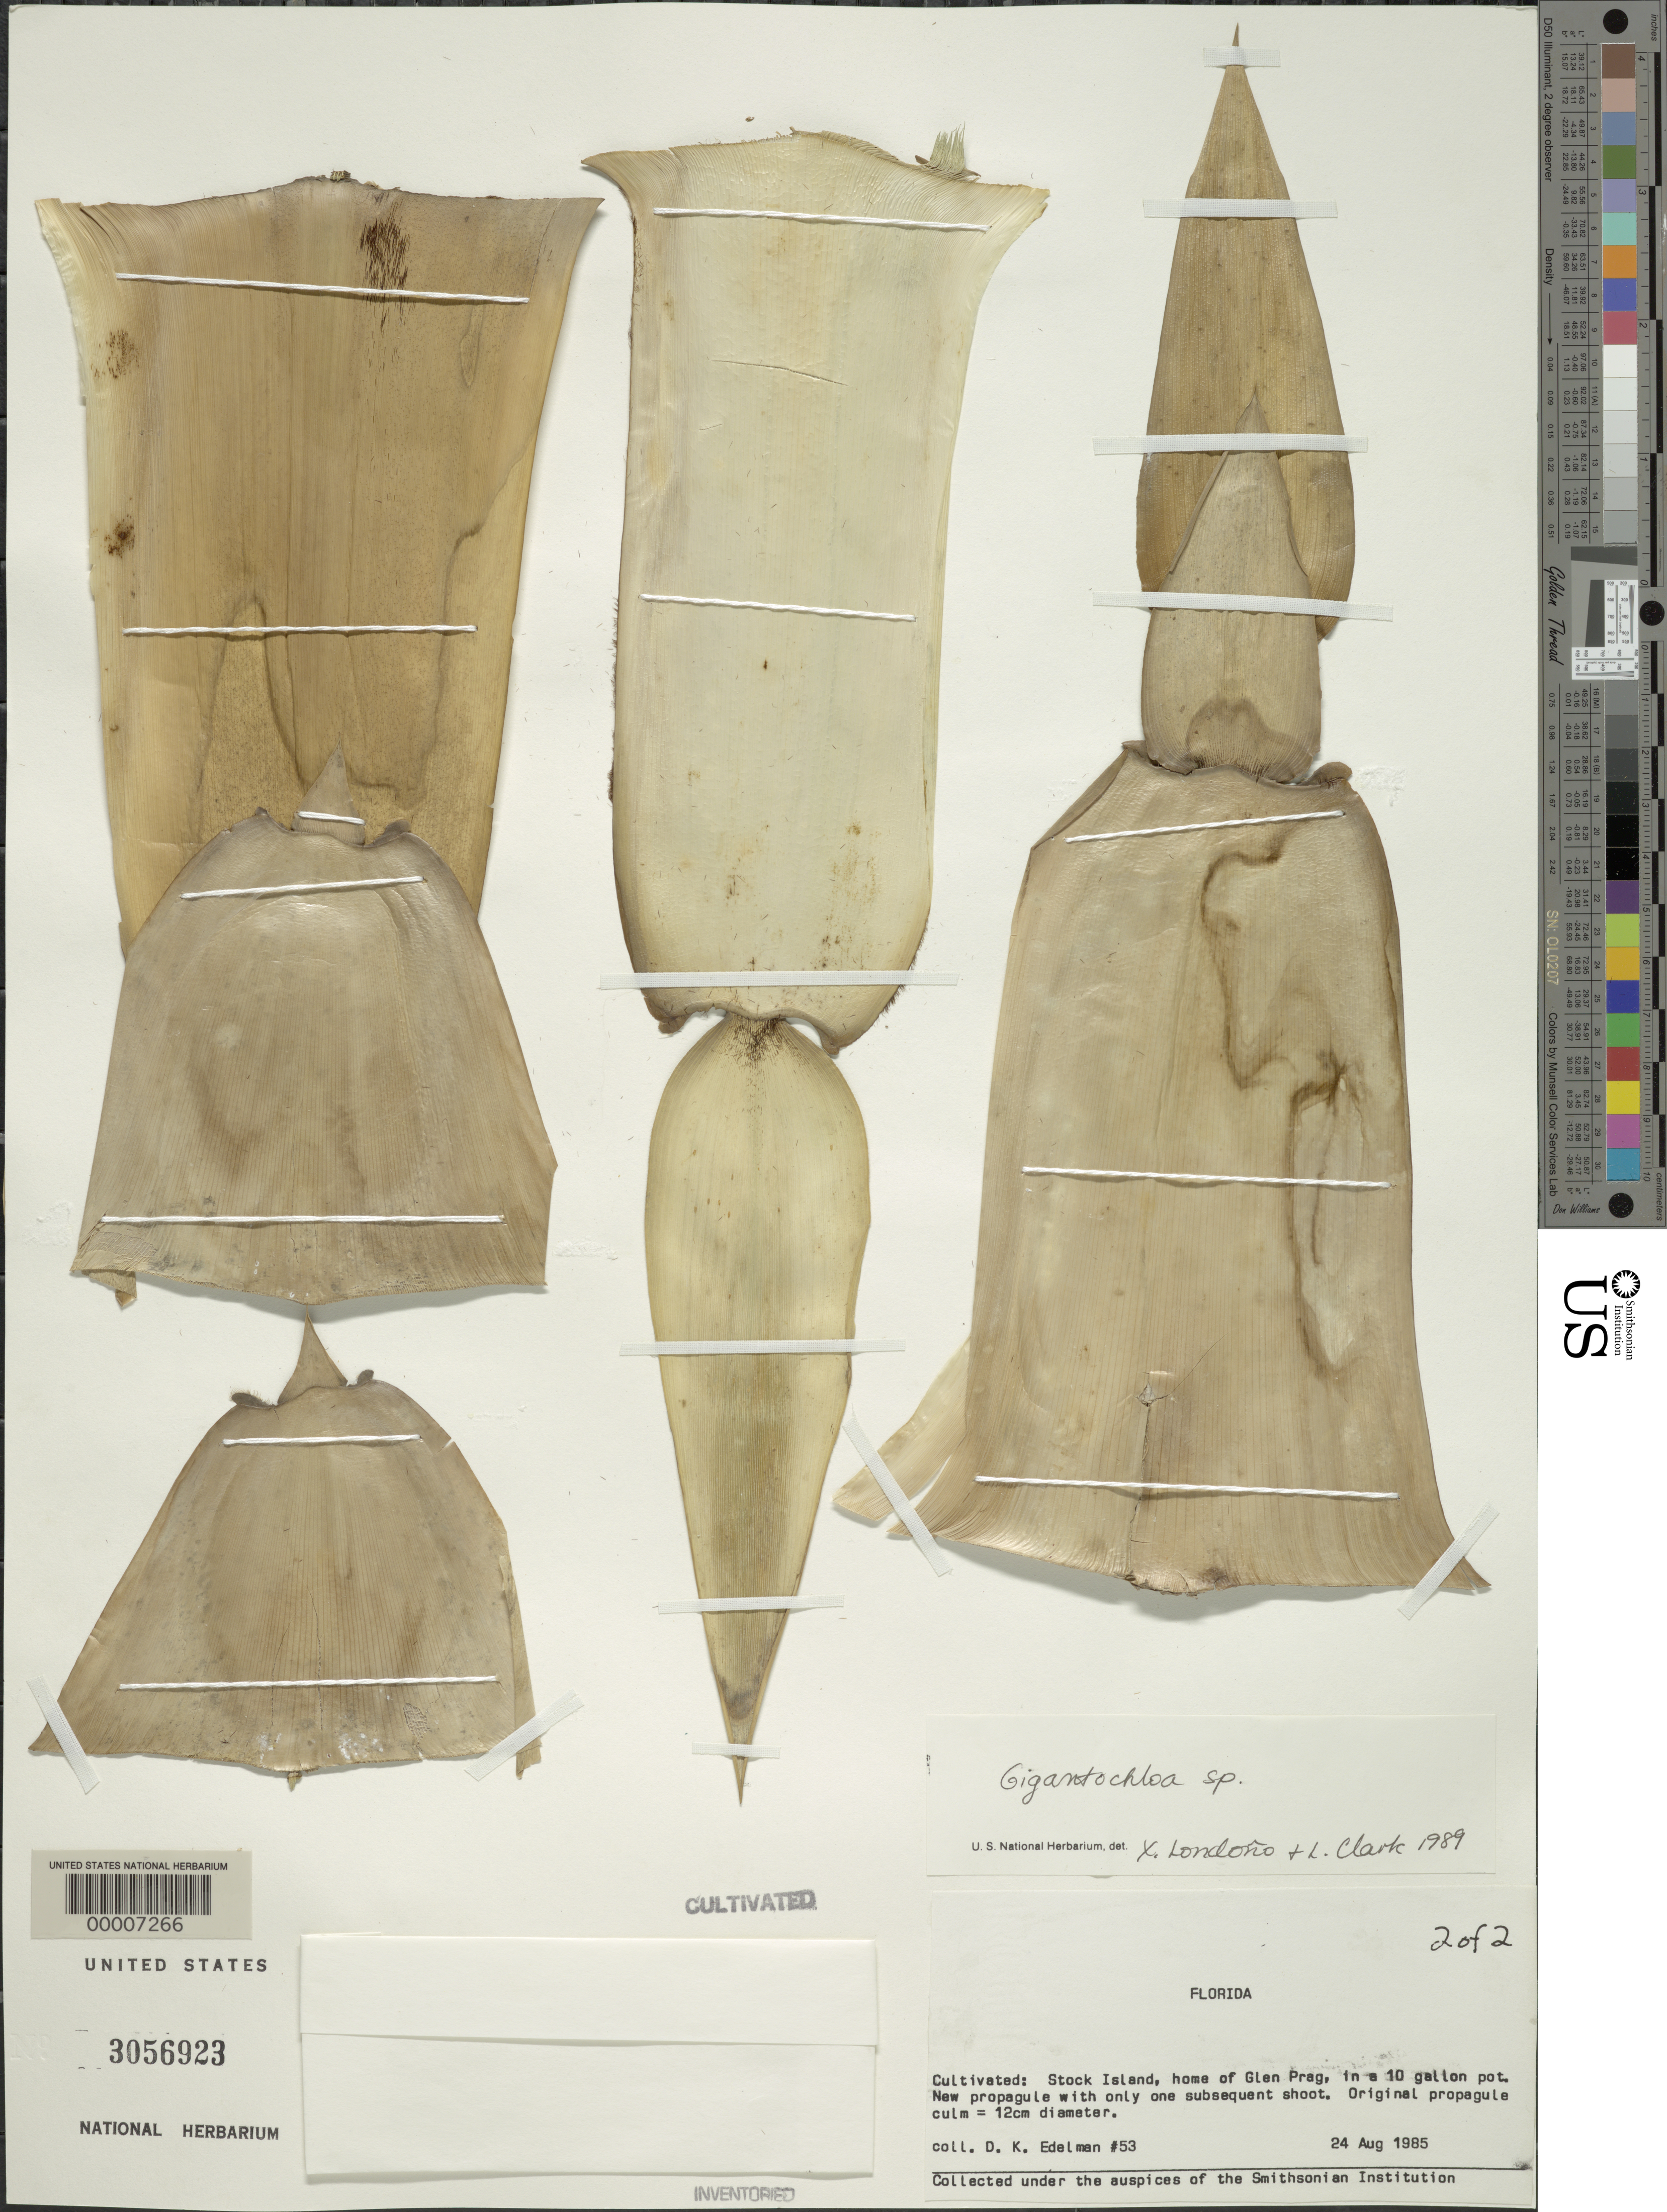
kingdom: Plantae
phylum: Tracheophyta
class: Liliopsida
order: Poales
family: Poaceae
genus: Gigantochloa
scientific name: Gigantochloa sp.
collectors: D. Edelman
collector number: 53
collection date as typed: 24 Aug 1985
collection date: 1985-08-24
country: United States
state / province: Florida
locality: Stock island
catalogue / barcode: US 3056923